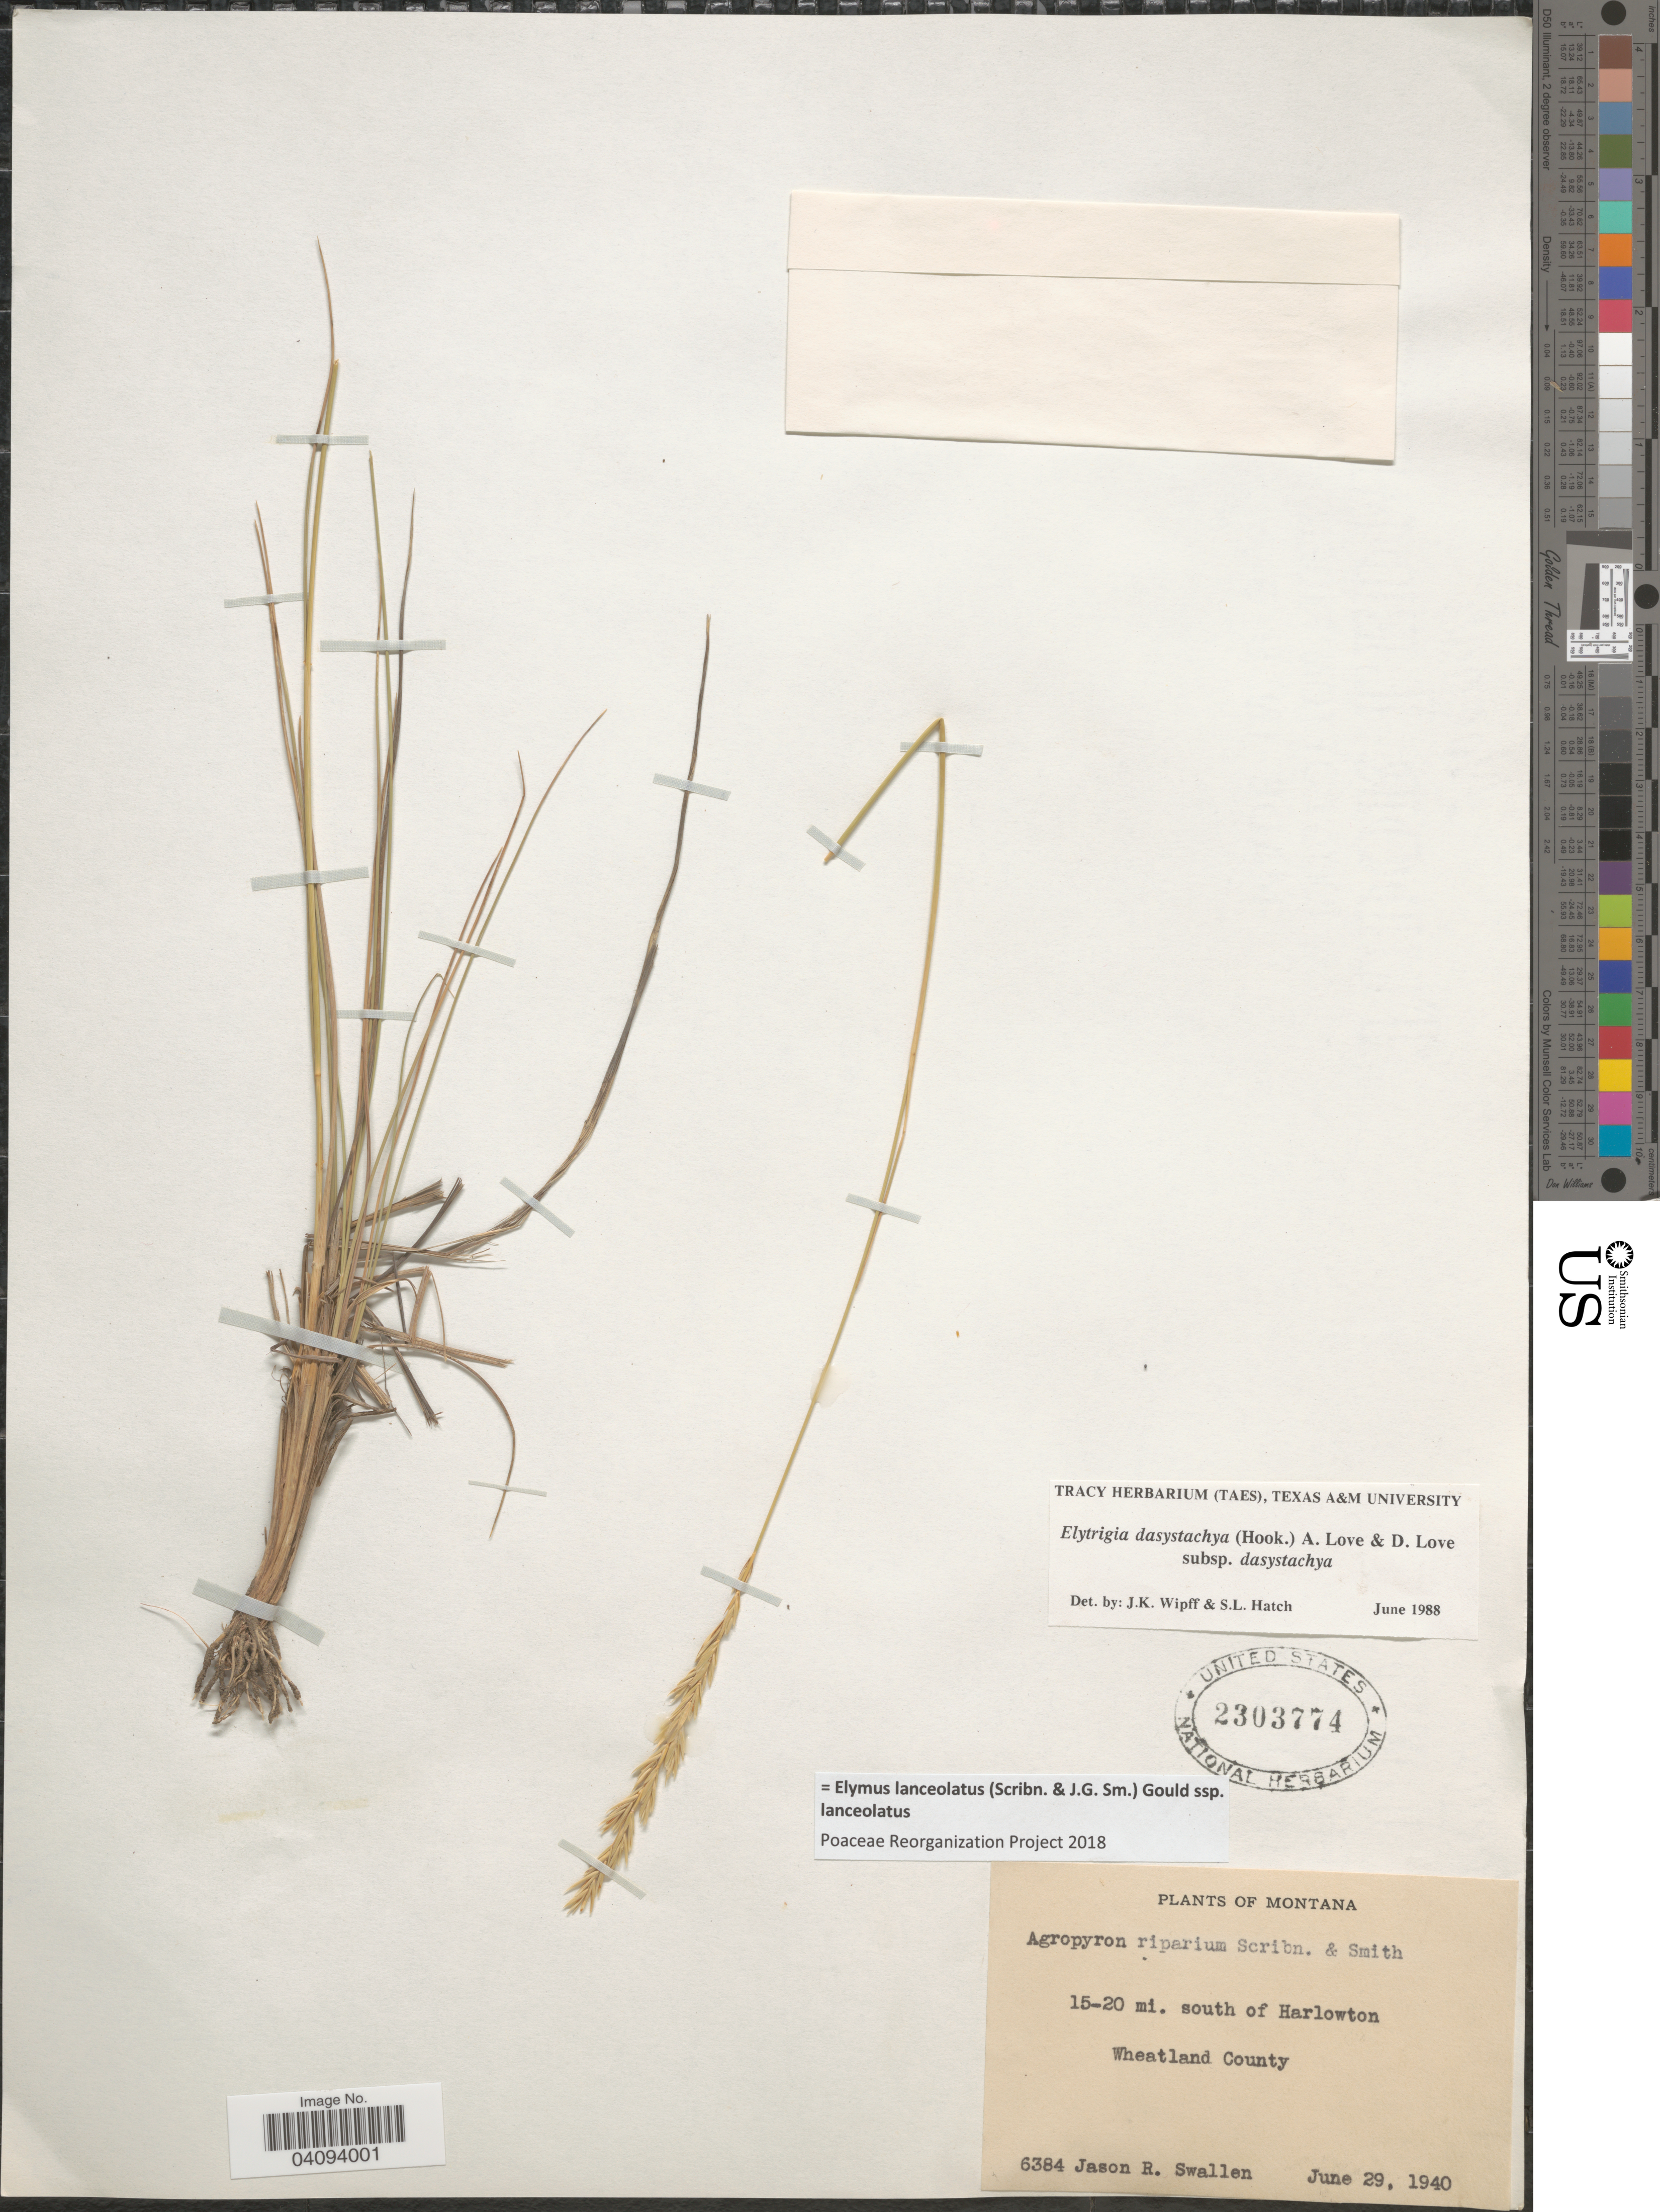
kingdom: Plantae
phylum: Tracheophyta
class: Liliopsida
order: Poales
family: Poaceae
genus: Elymus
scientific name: Elymus lanceolatus subsp. lanceolatus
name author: (Scribn. & J.G. Sm.) Gould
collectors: J. R. Swallen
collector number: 6384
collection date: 1940-06-29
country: United States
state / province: Montana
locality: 15-20 mi. south of Harlowton. Wheatland County.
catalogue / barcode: US 2303774